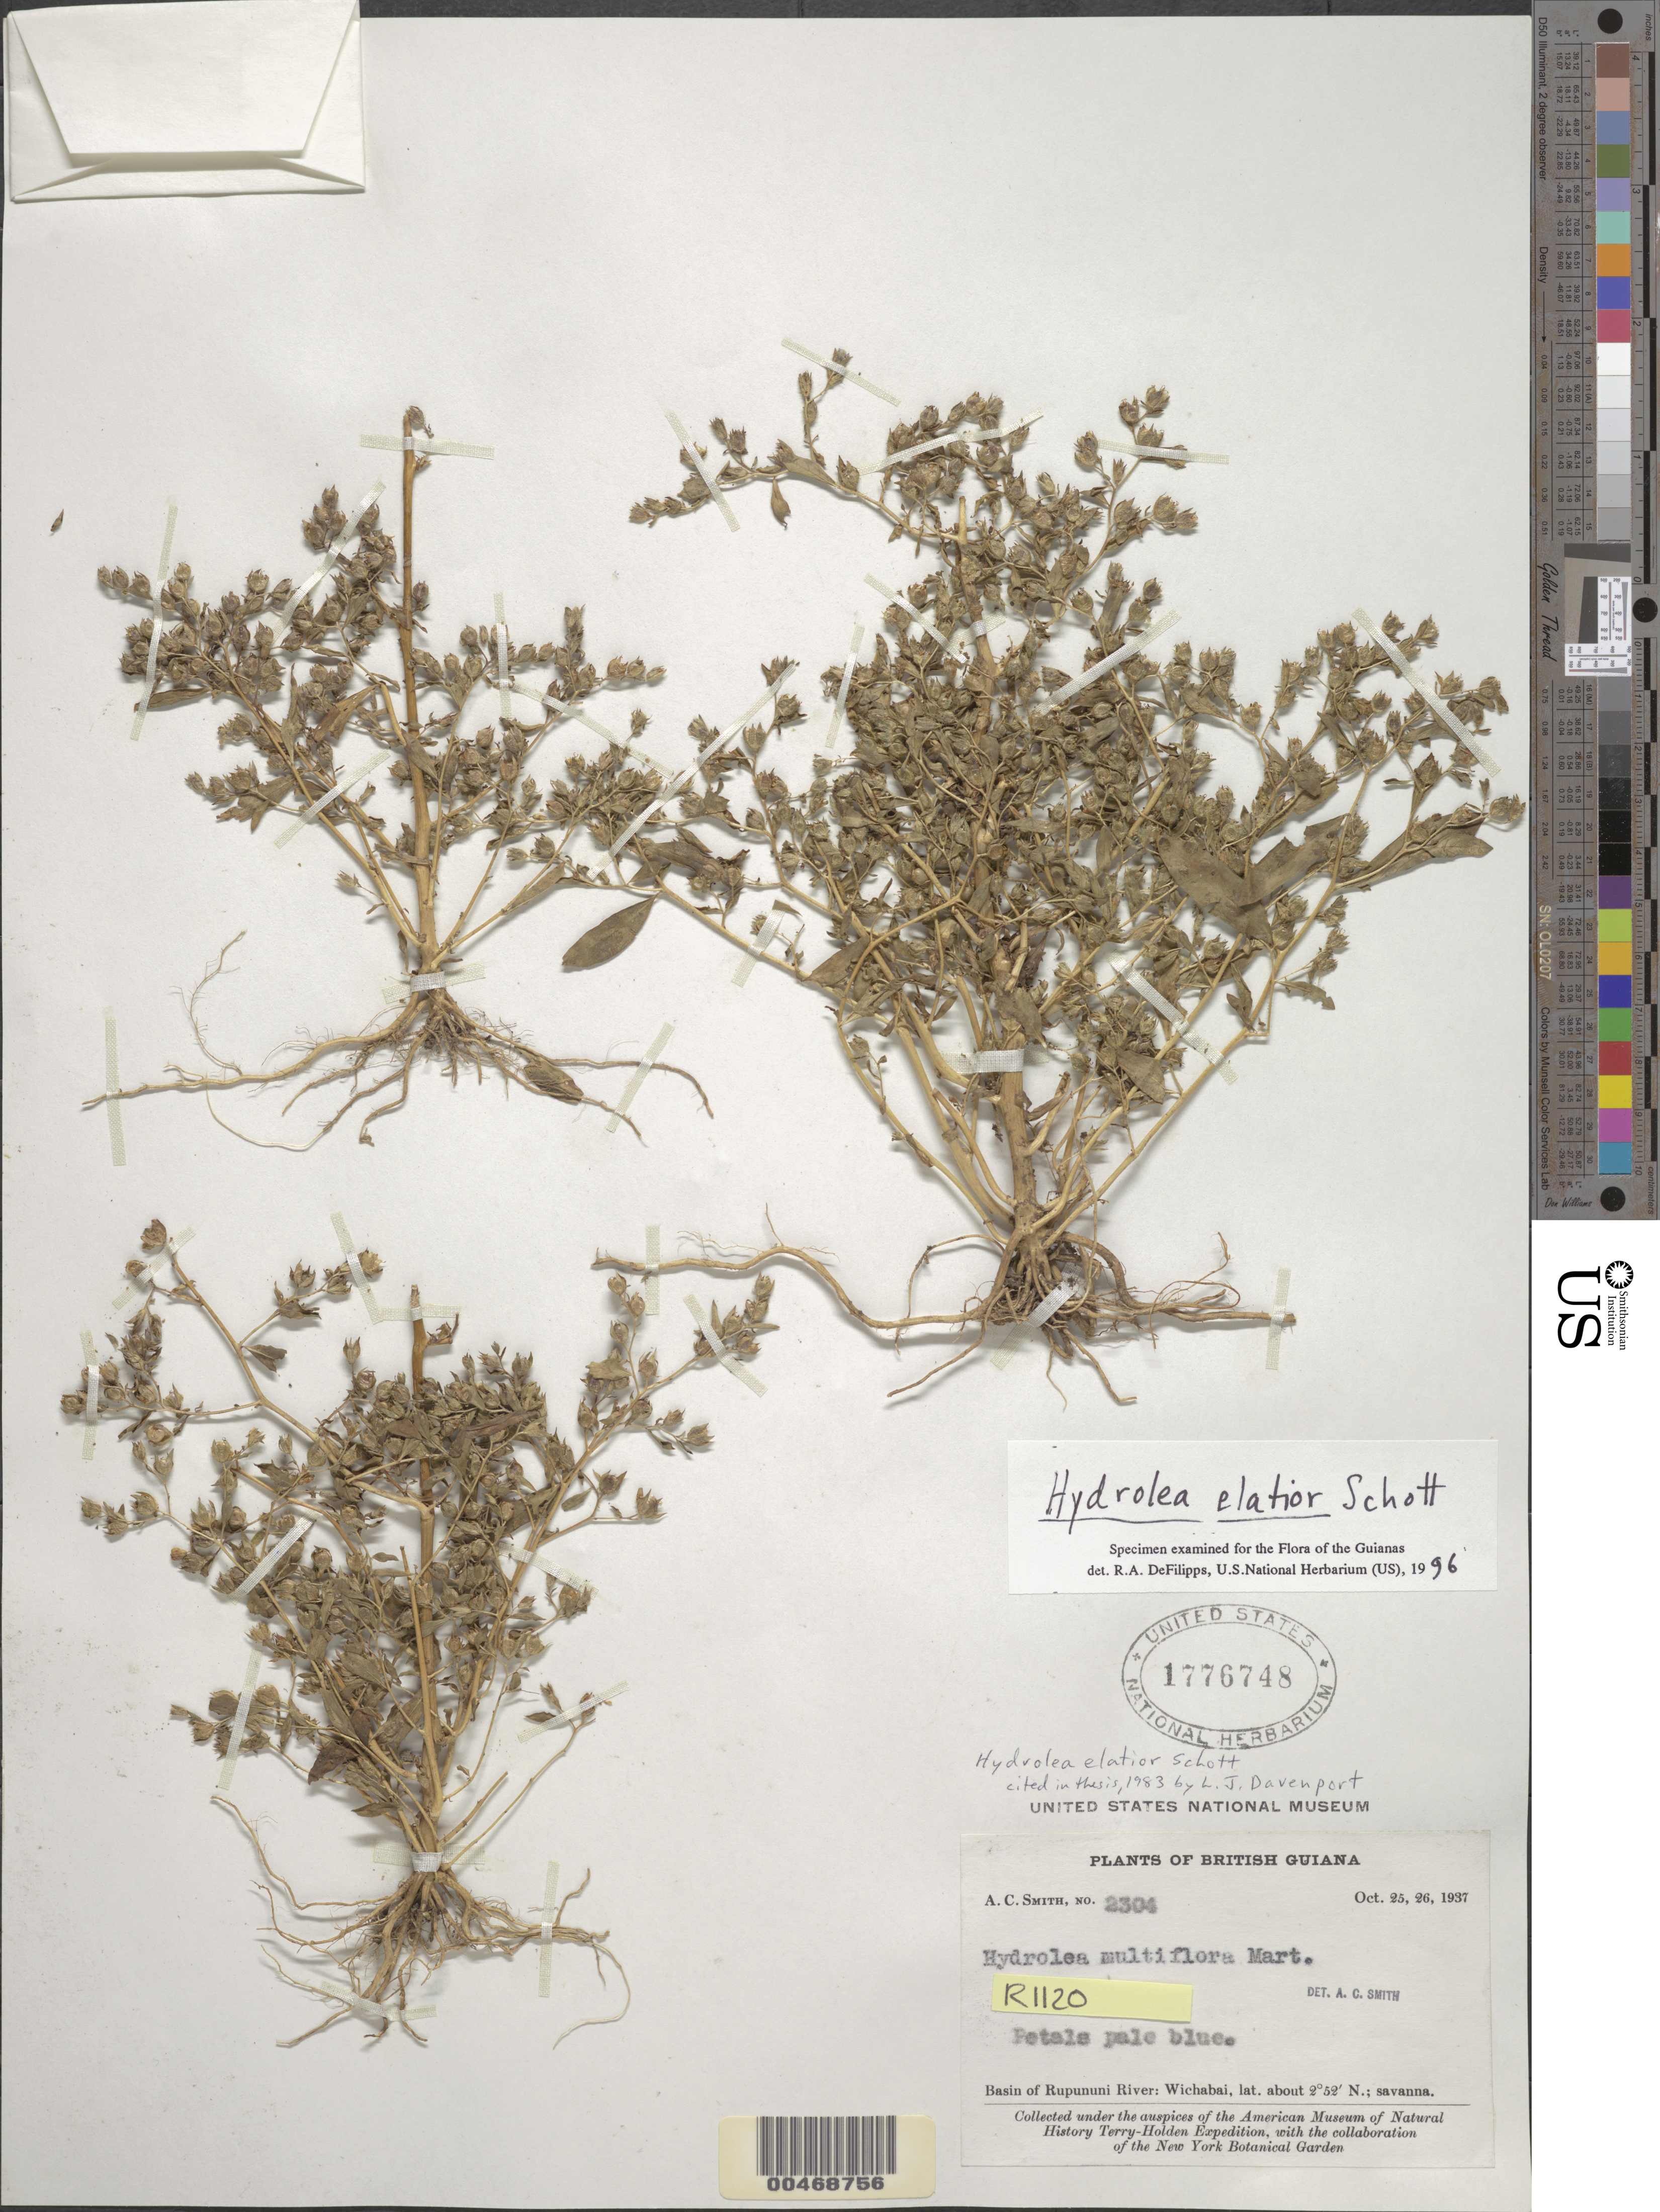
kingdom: Plantae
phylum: Tracheophyta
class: Magnoliopsida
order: Solanales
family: Hydroleaceae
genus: Hydrolea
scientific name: Hydrolea elatior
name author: Schott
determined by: DeFilipps, R. A.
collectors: A. C. Smith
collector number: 2304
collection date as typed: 25-Oct-37 to 26-Oct-37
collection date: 1937-10-25/1937-10-26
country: Guyana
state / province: U. Takutu-U. Essequibo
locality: Wichabai, Rupununi River basin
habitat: Savanna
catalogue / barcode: US 1776748